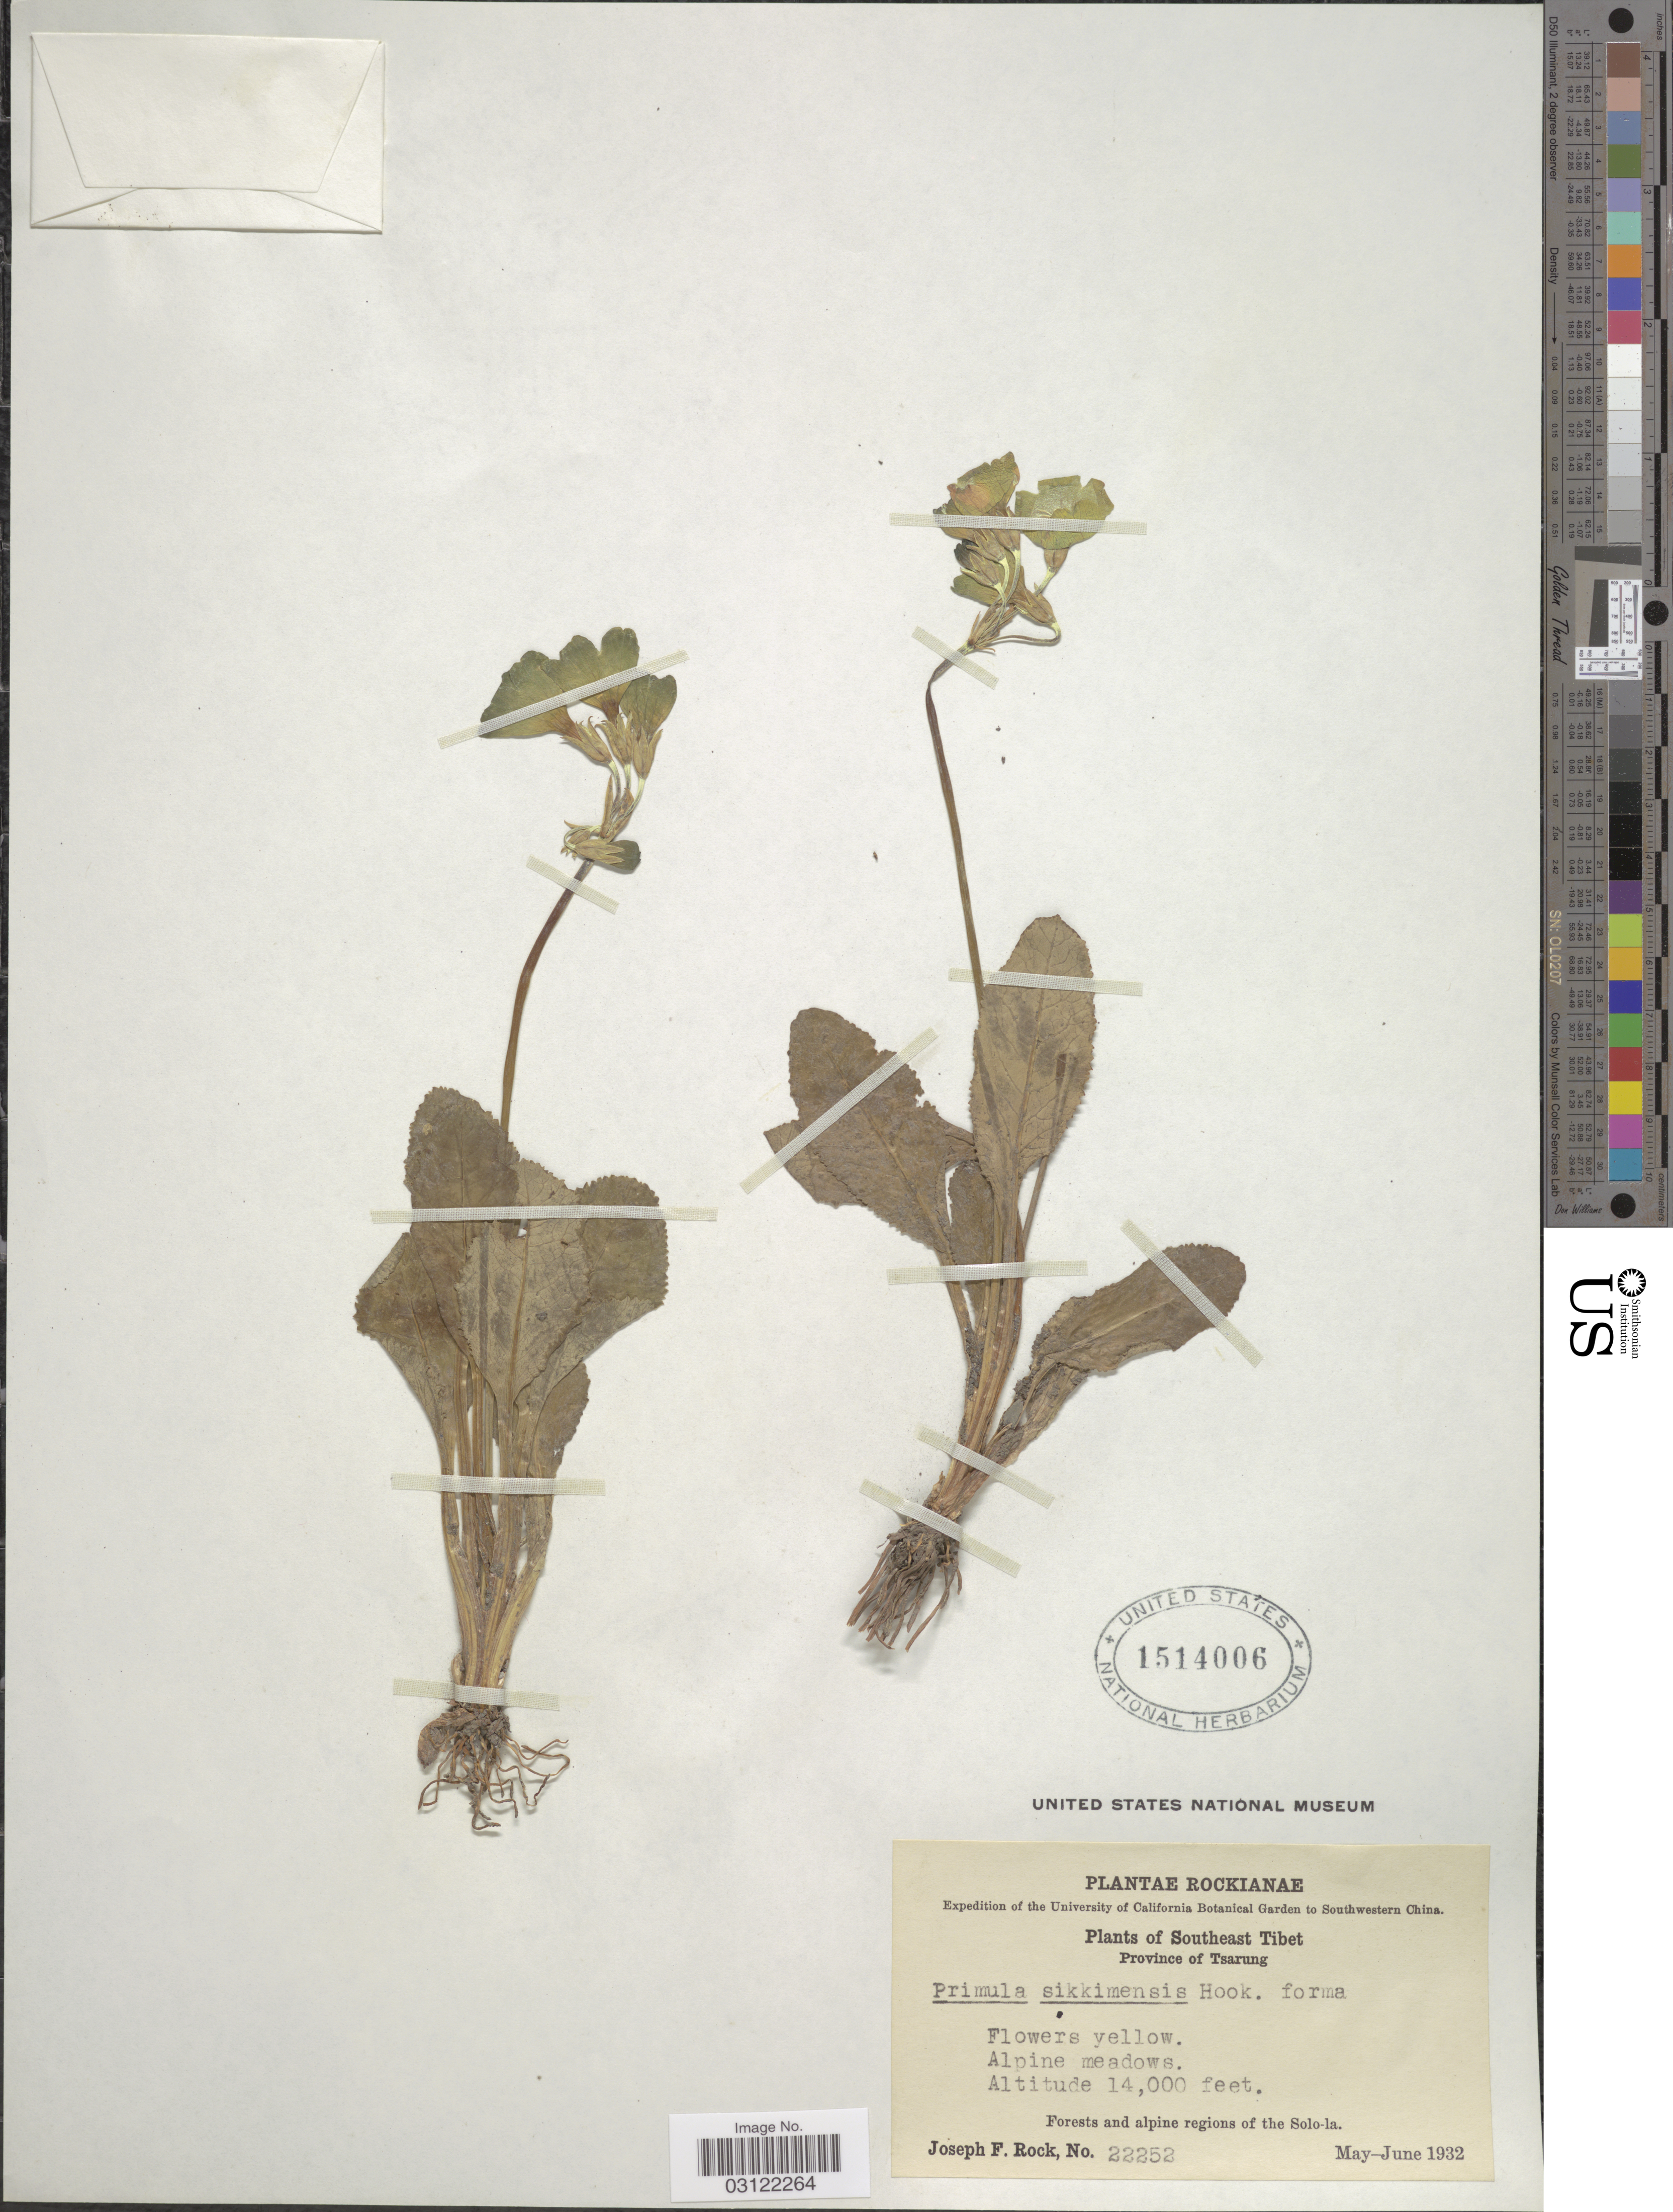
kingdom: Plantae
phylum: Tracheophyta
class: Magnoliopsida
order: Ericales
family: Primulaceae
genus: Primula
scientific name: Primula sikkimensis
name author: Hook.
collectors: J. F. Rock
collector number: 22252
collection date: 1932-05/1932-06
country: China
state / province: Xizang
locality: Southwestern China. Southeast Tibet. Province of Tsarung. Forests and alpine regions of the Solo-la.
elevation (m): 4267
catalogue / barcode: US 1514006